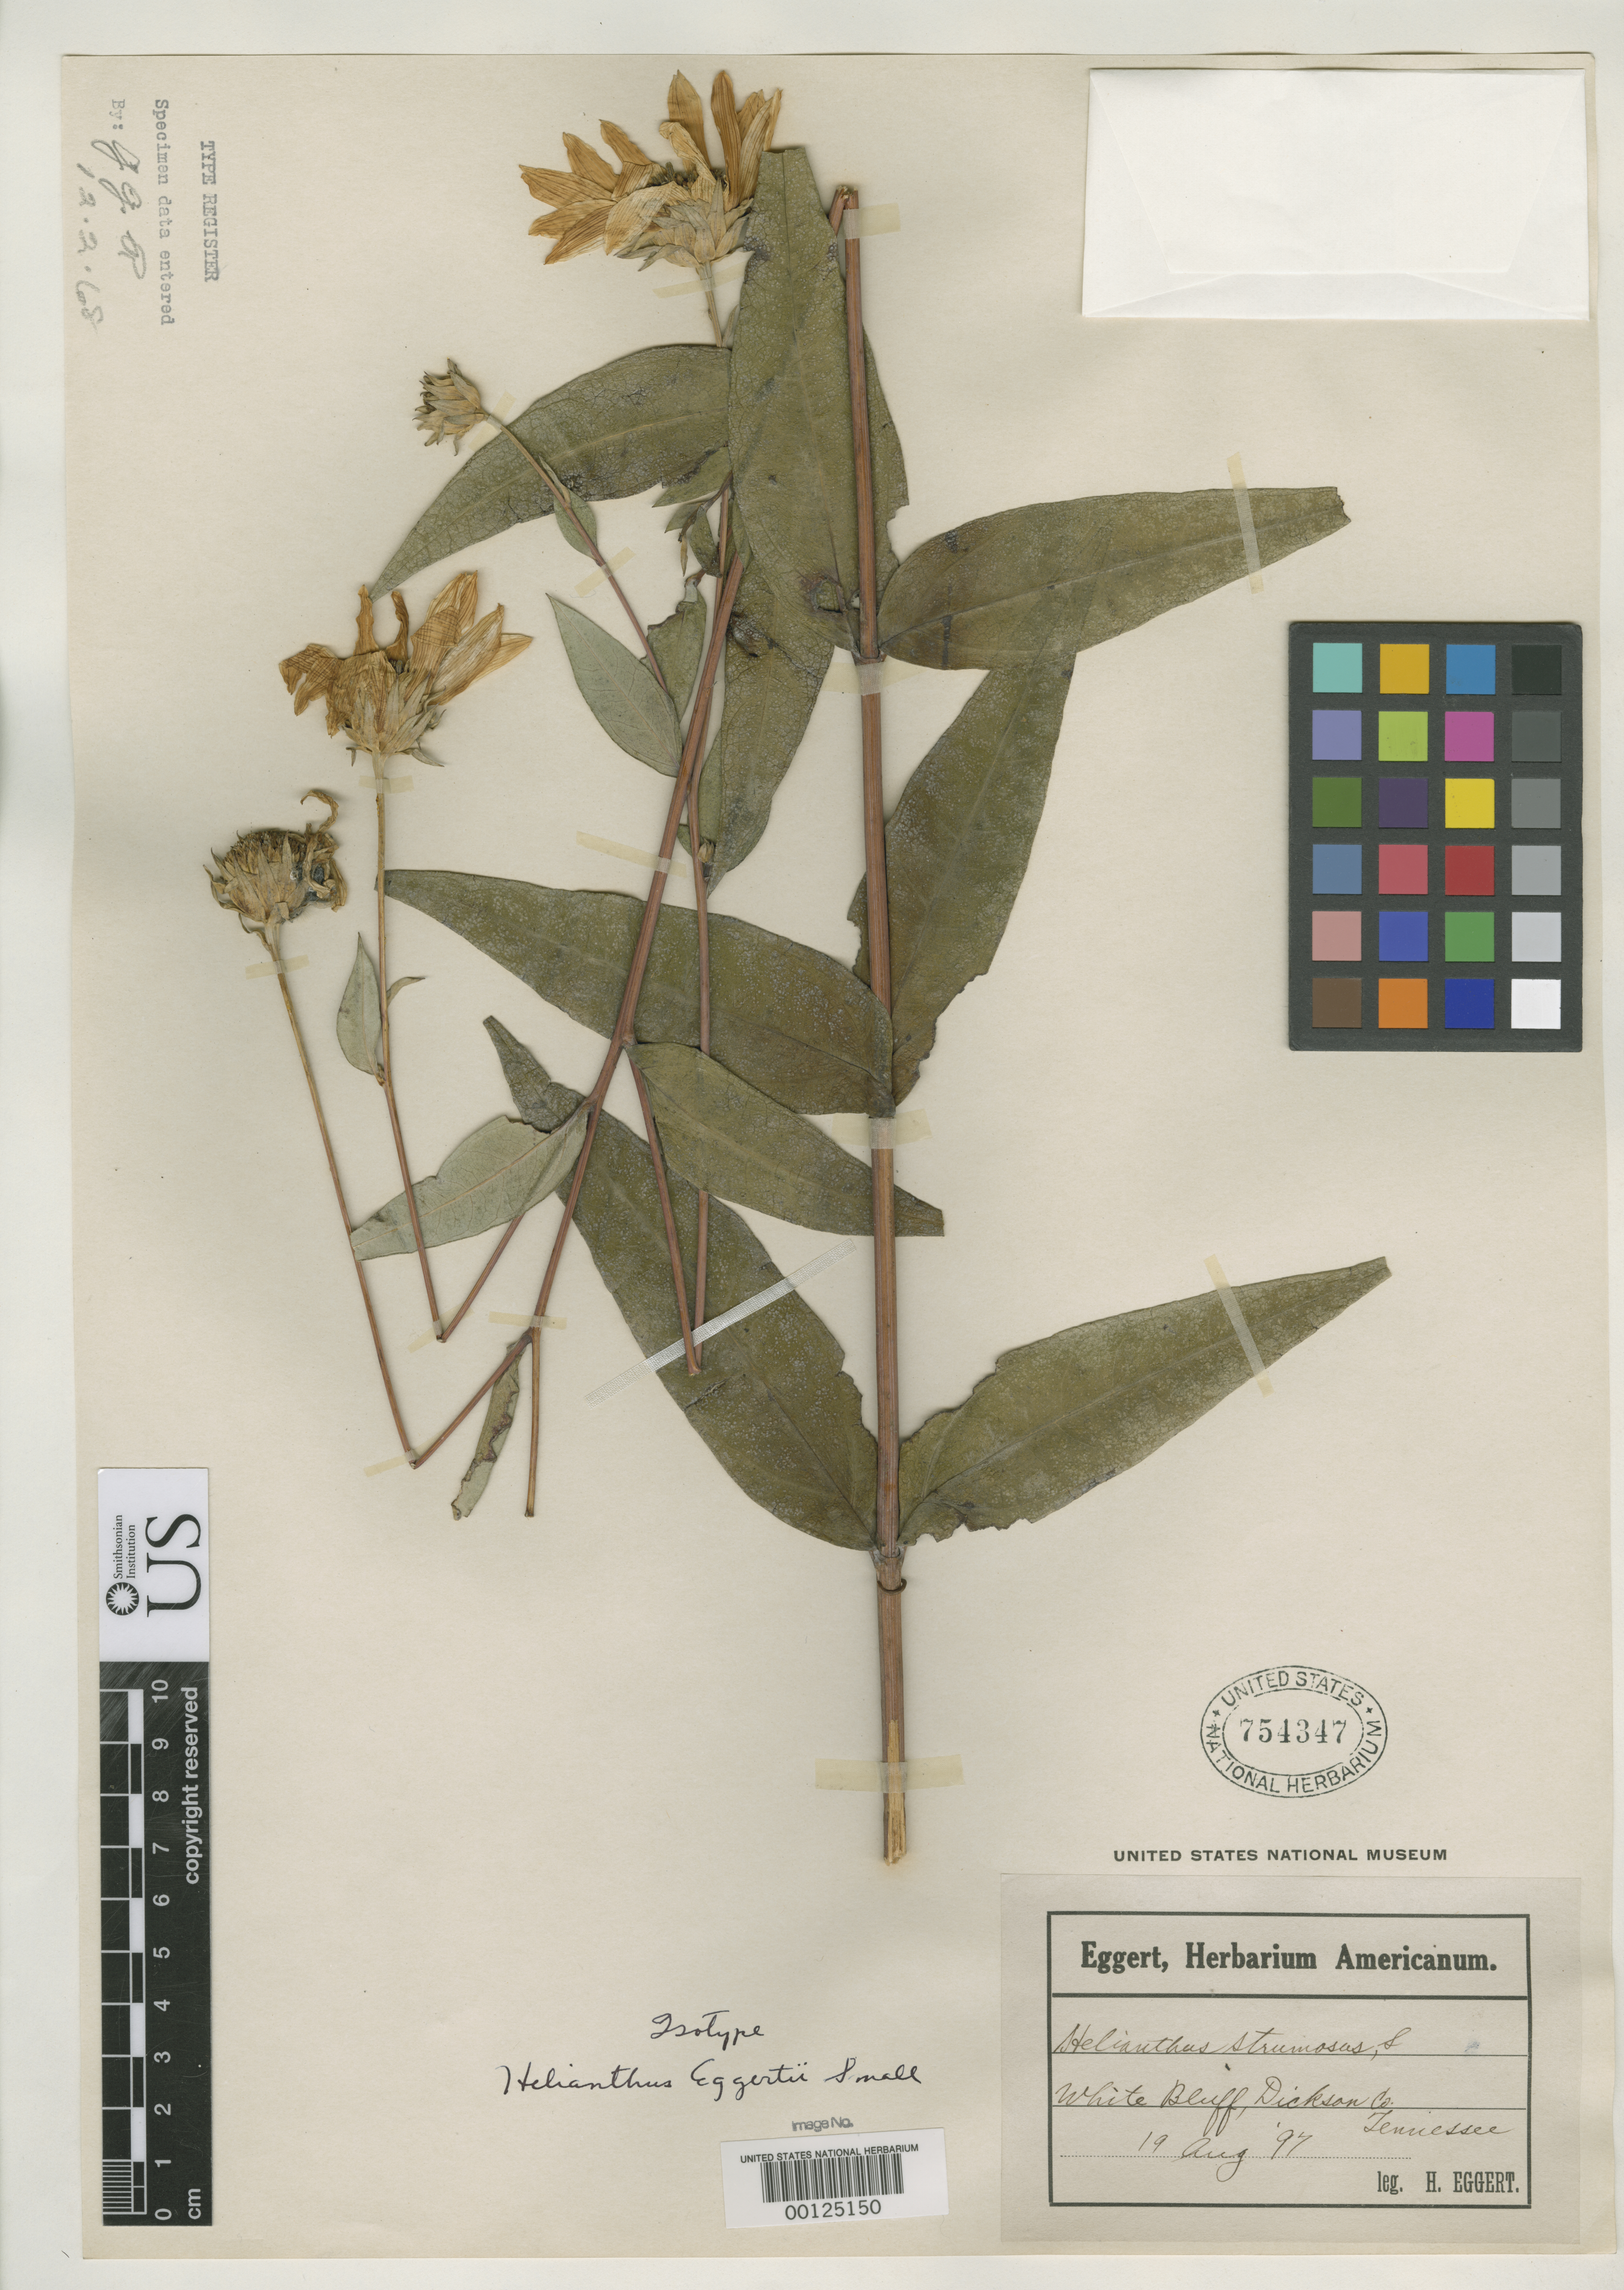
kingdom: Plantae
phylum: Tracheophyta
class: Magnoliopsida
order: Asterales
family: Asteraceae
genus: Helianthus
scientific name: Helianthus eggertii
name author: Small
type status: Isotype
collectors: H. Eggert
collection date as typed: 19 Aug 1897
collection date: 1897-08-19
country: United States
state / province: Tennessee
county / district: Dickson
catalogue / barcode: US 754347